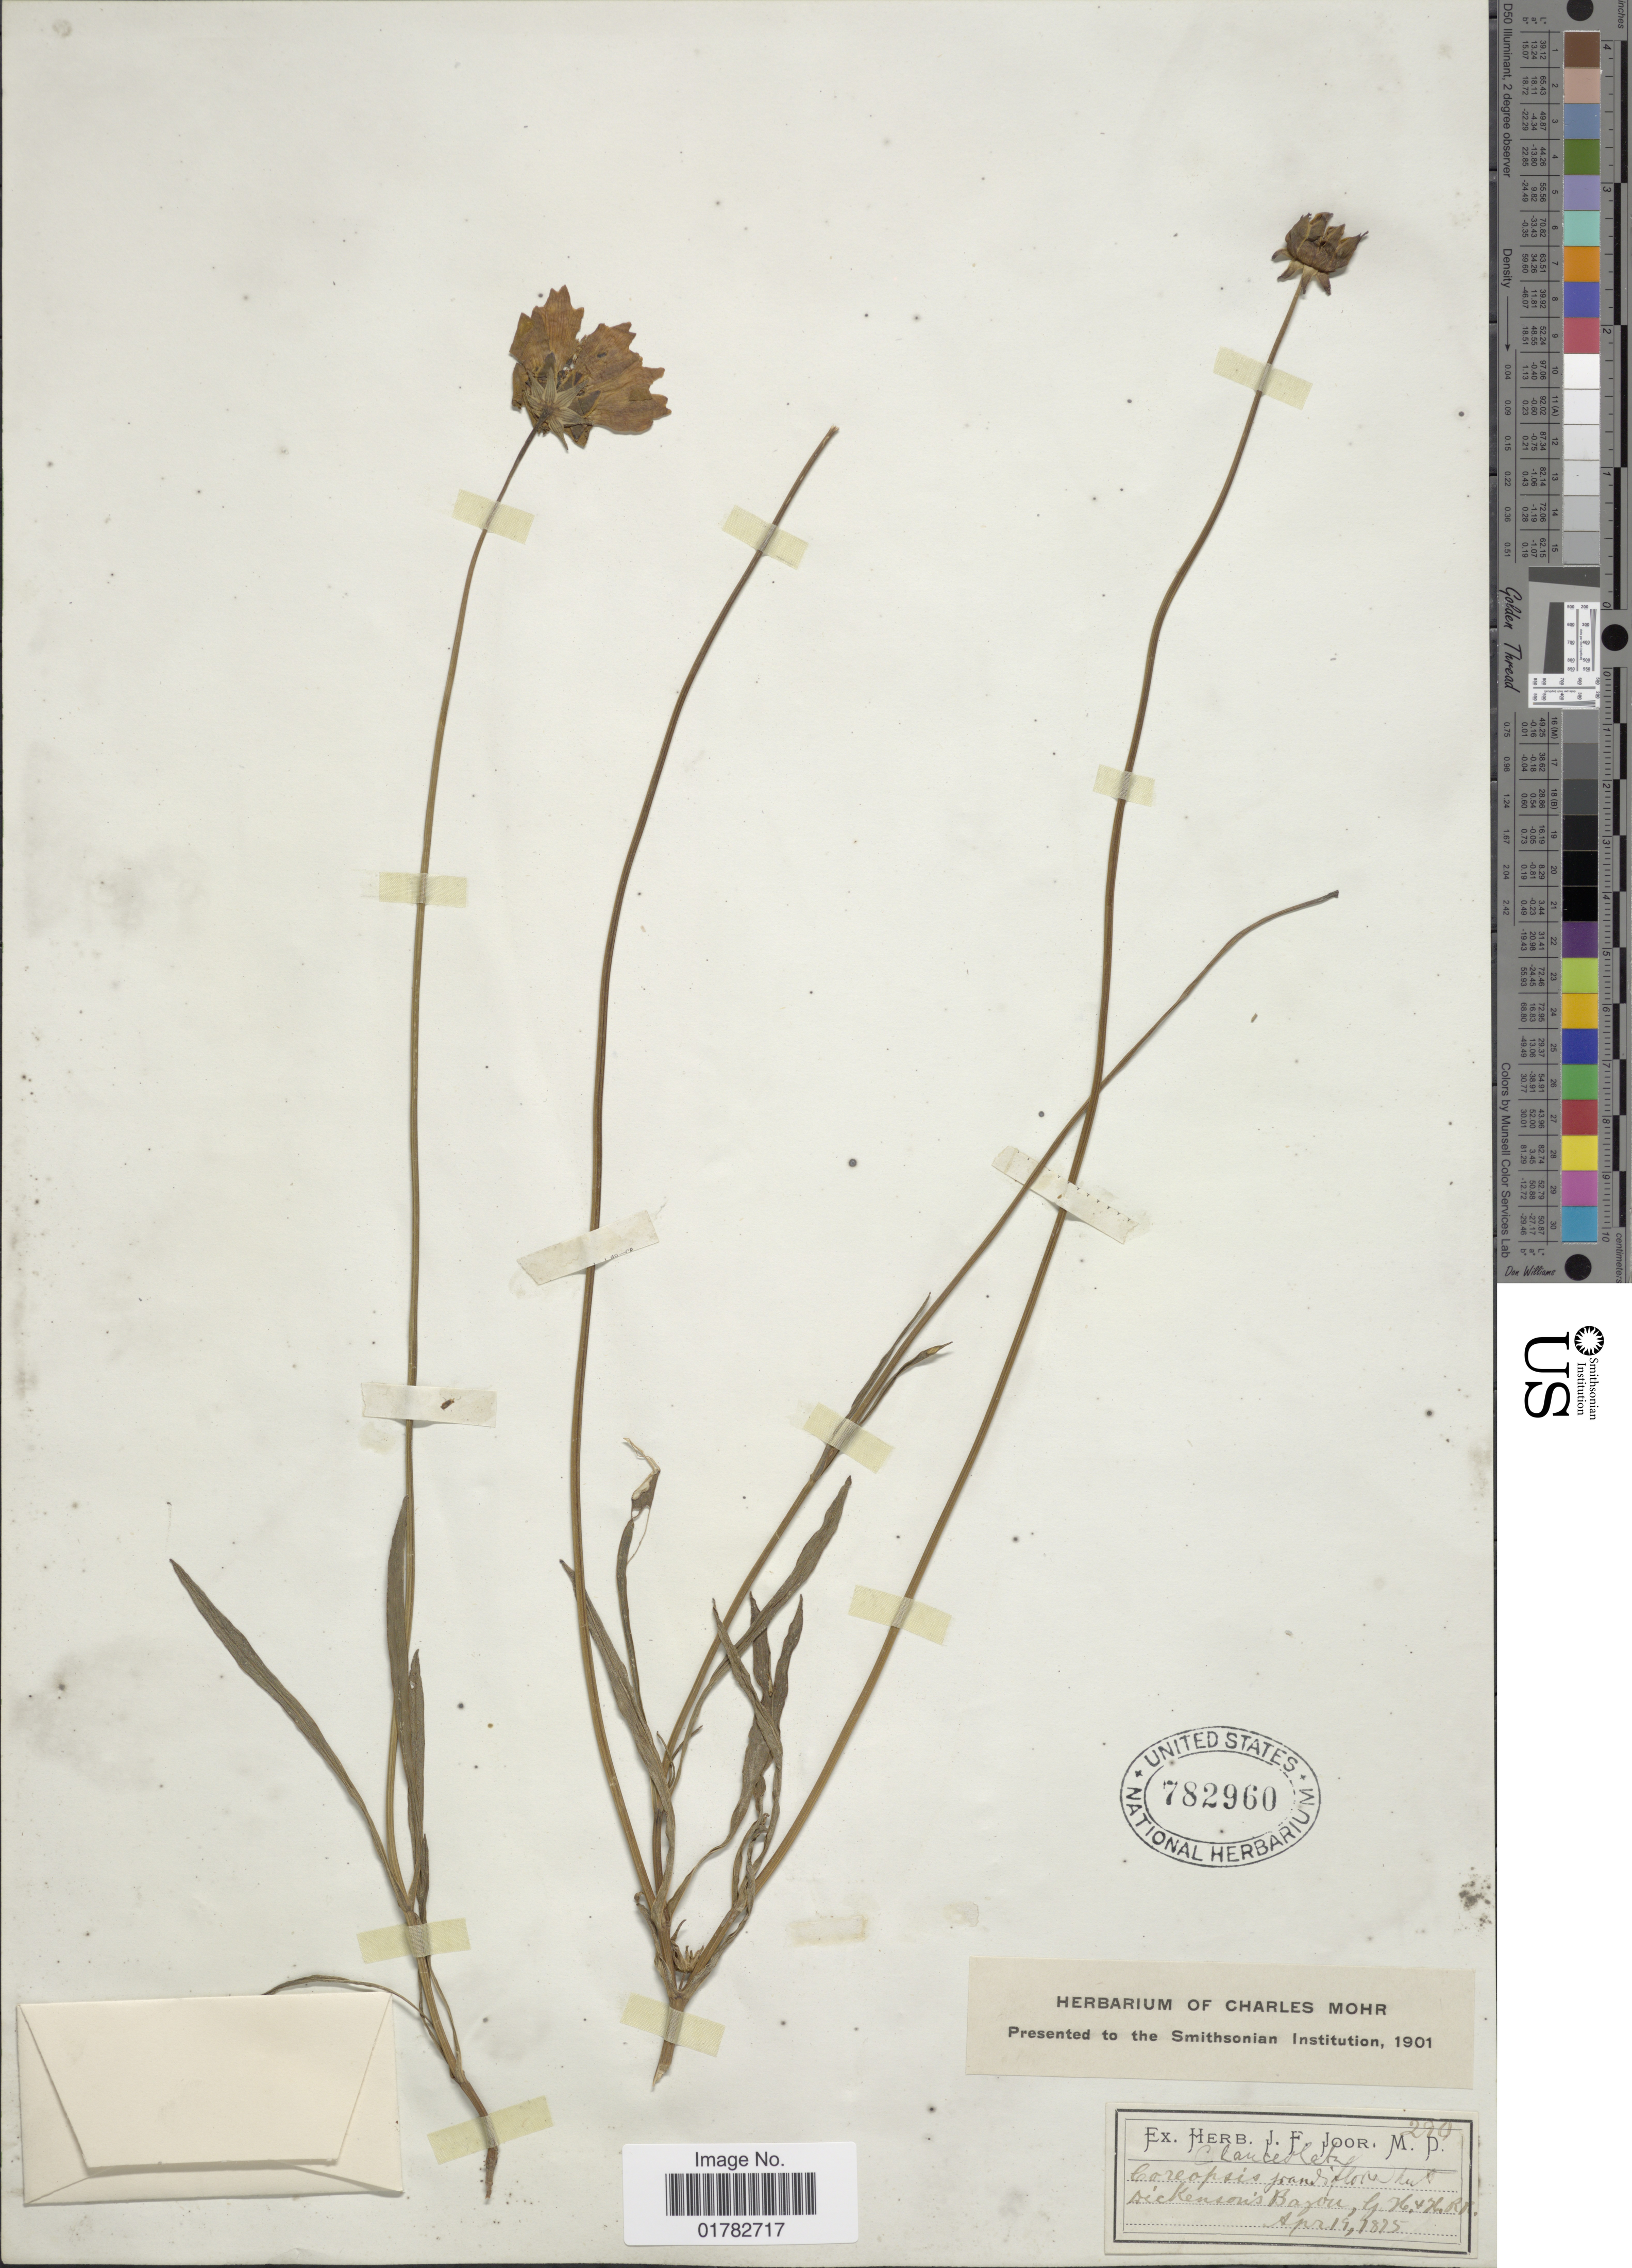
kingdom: Plantae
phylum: Tracheophyta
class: Magnoliopsida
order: Asterales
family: Asteraceae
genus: Coreopsis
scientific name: Coreopsis lanceolata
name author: L.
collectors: H. G. & H. R. R.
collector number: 290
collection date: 1875-04-19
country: United States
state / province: Texas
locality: Dickenson's Bayou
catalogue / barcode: US 782960